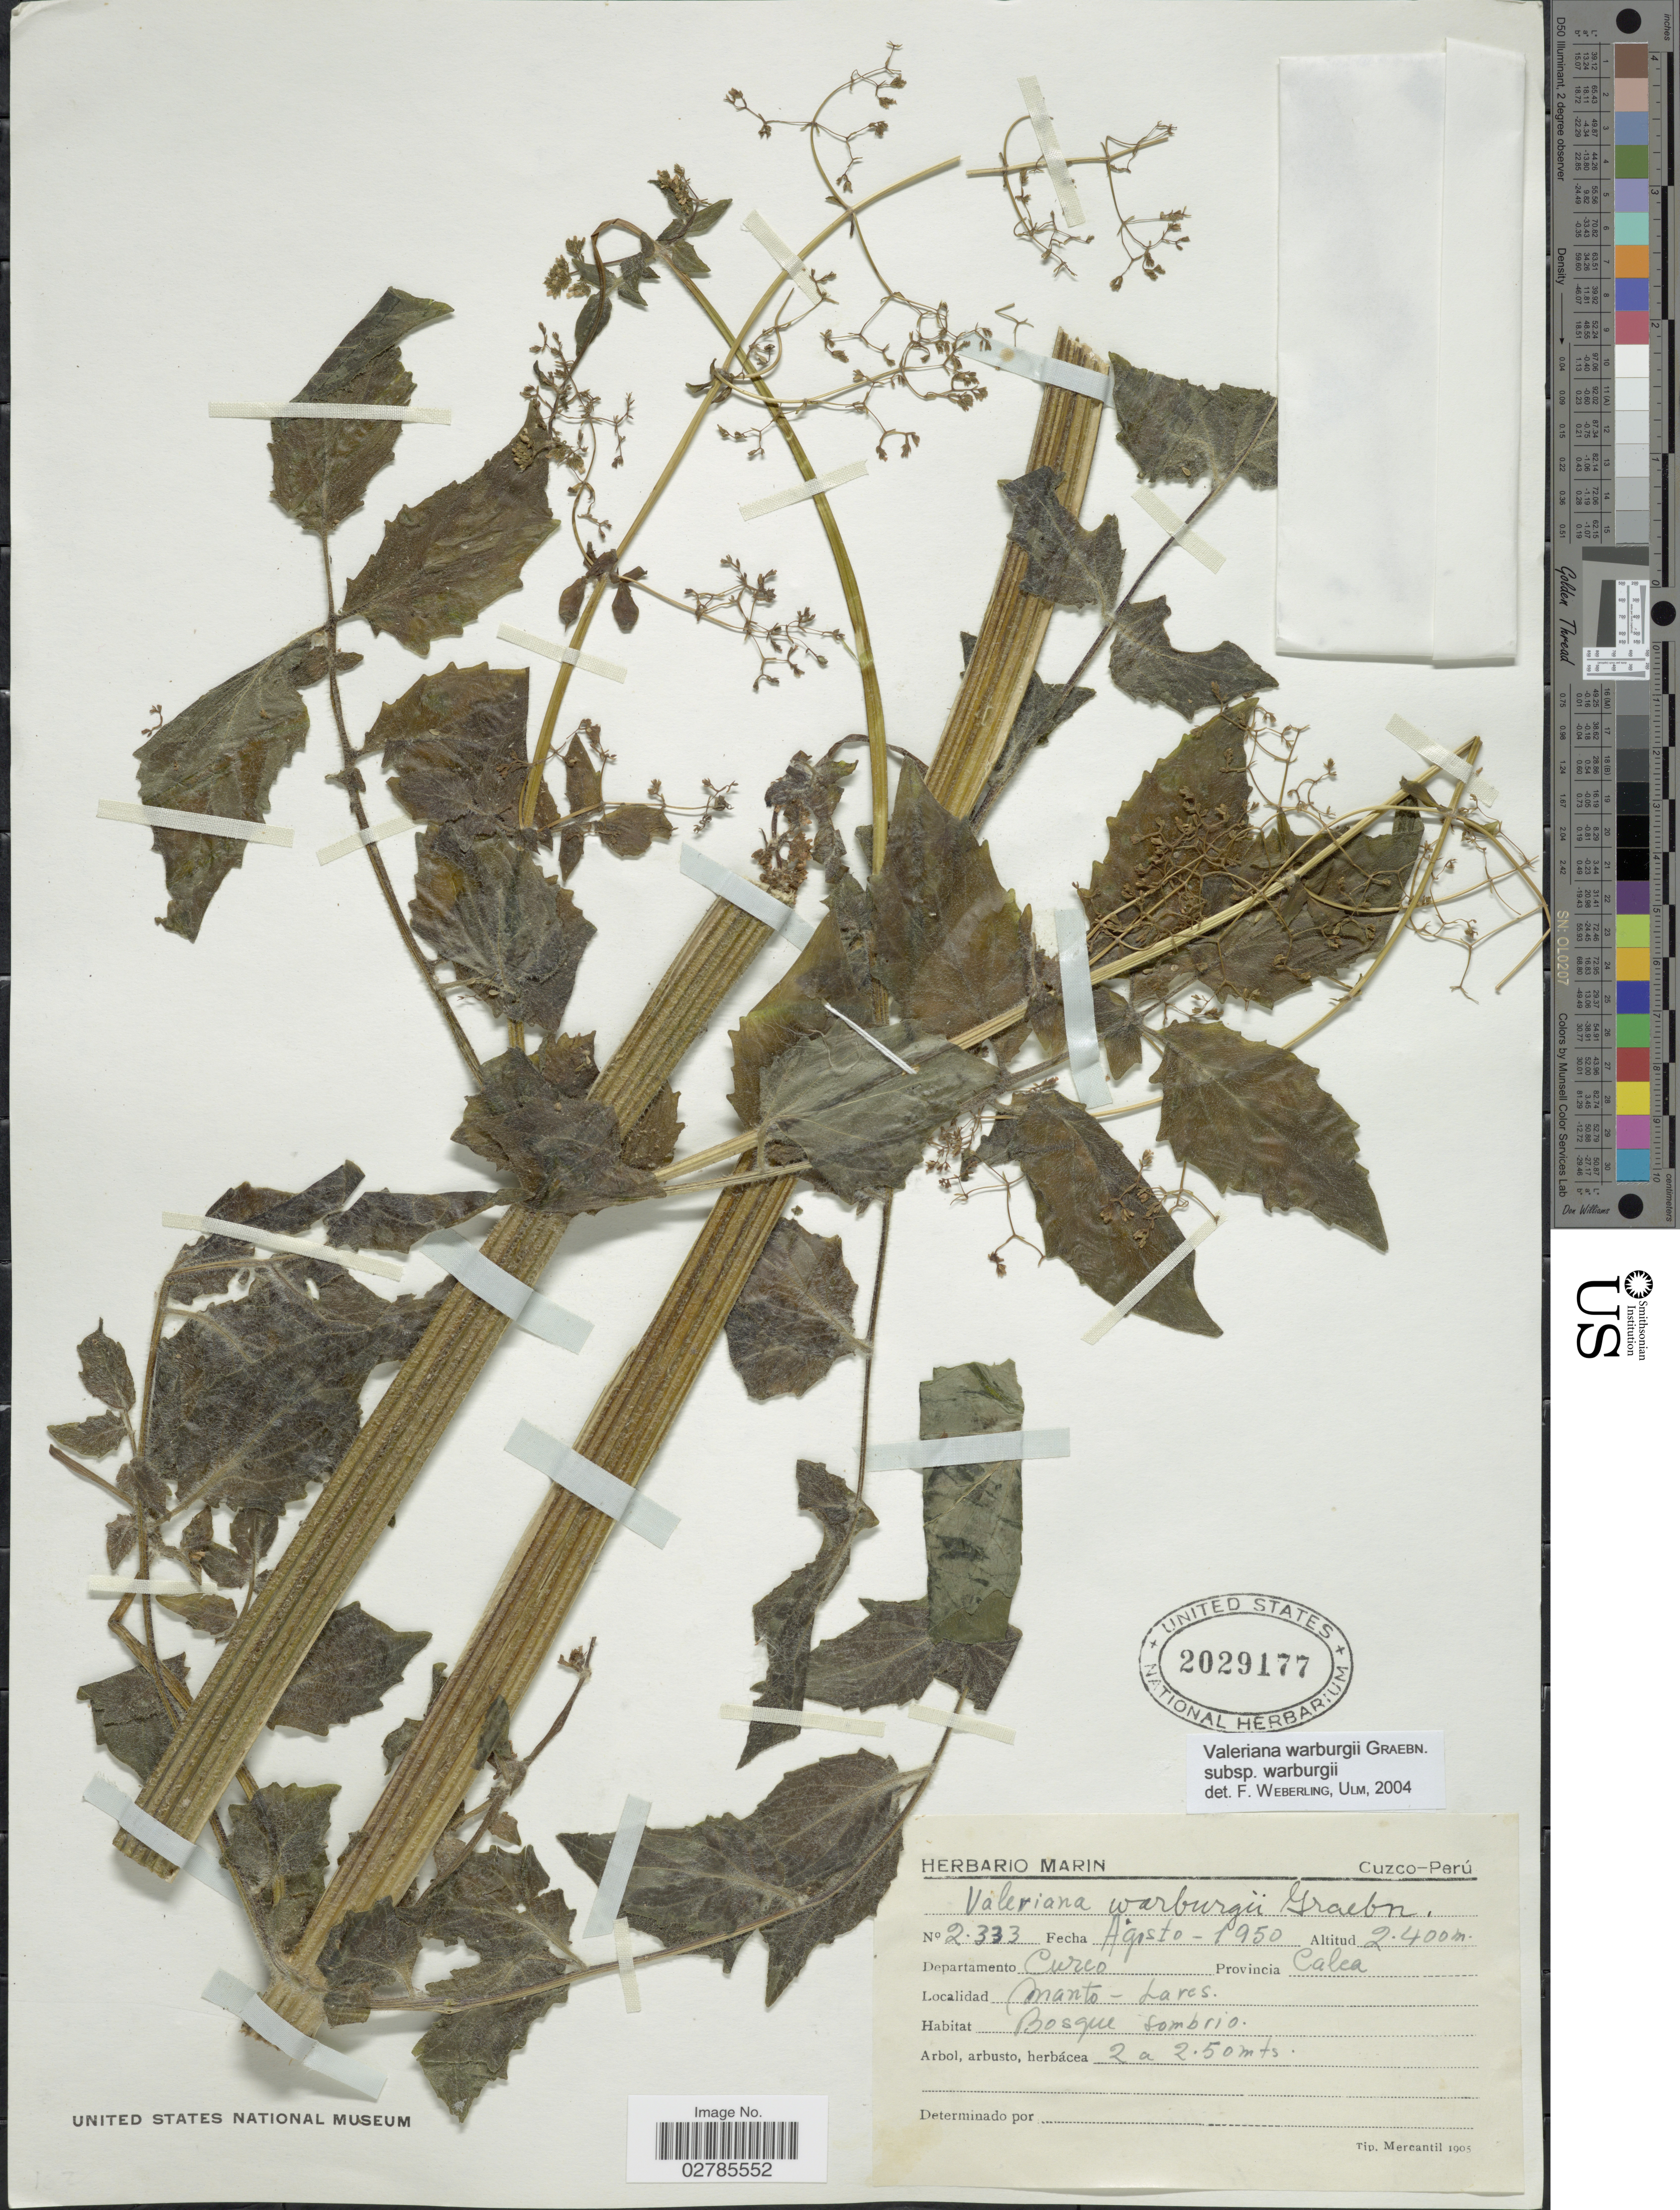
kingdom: Plantae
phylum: Tracheophyta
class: Magnoliopsida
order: Dipsacales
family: Caprifoliaceae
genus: Valeriana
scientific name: Valeriana warburgii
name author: Graebn.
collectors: ex herb. Marin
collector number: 2333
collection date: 1950-08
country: Peru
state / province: Cusco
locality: Departamento Cuzco. Provincia Calca. Manto-Lares.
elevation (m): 2400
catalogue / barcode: US 2029177